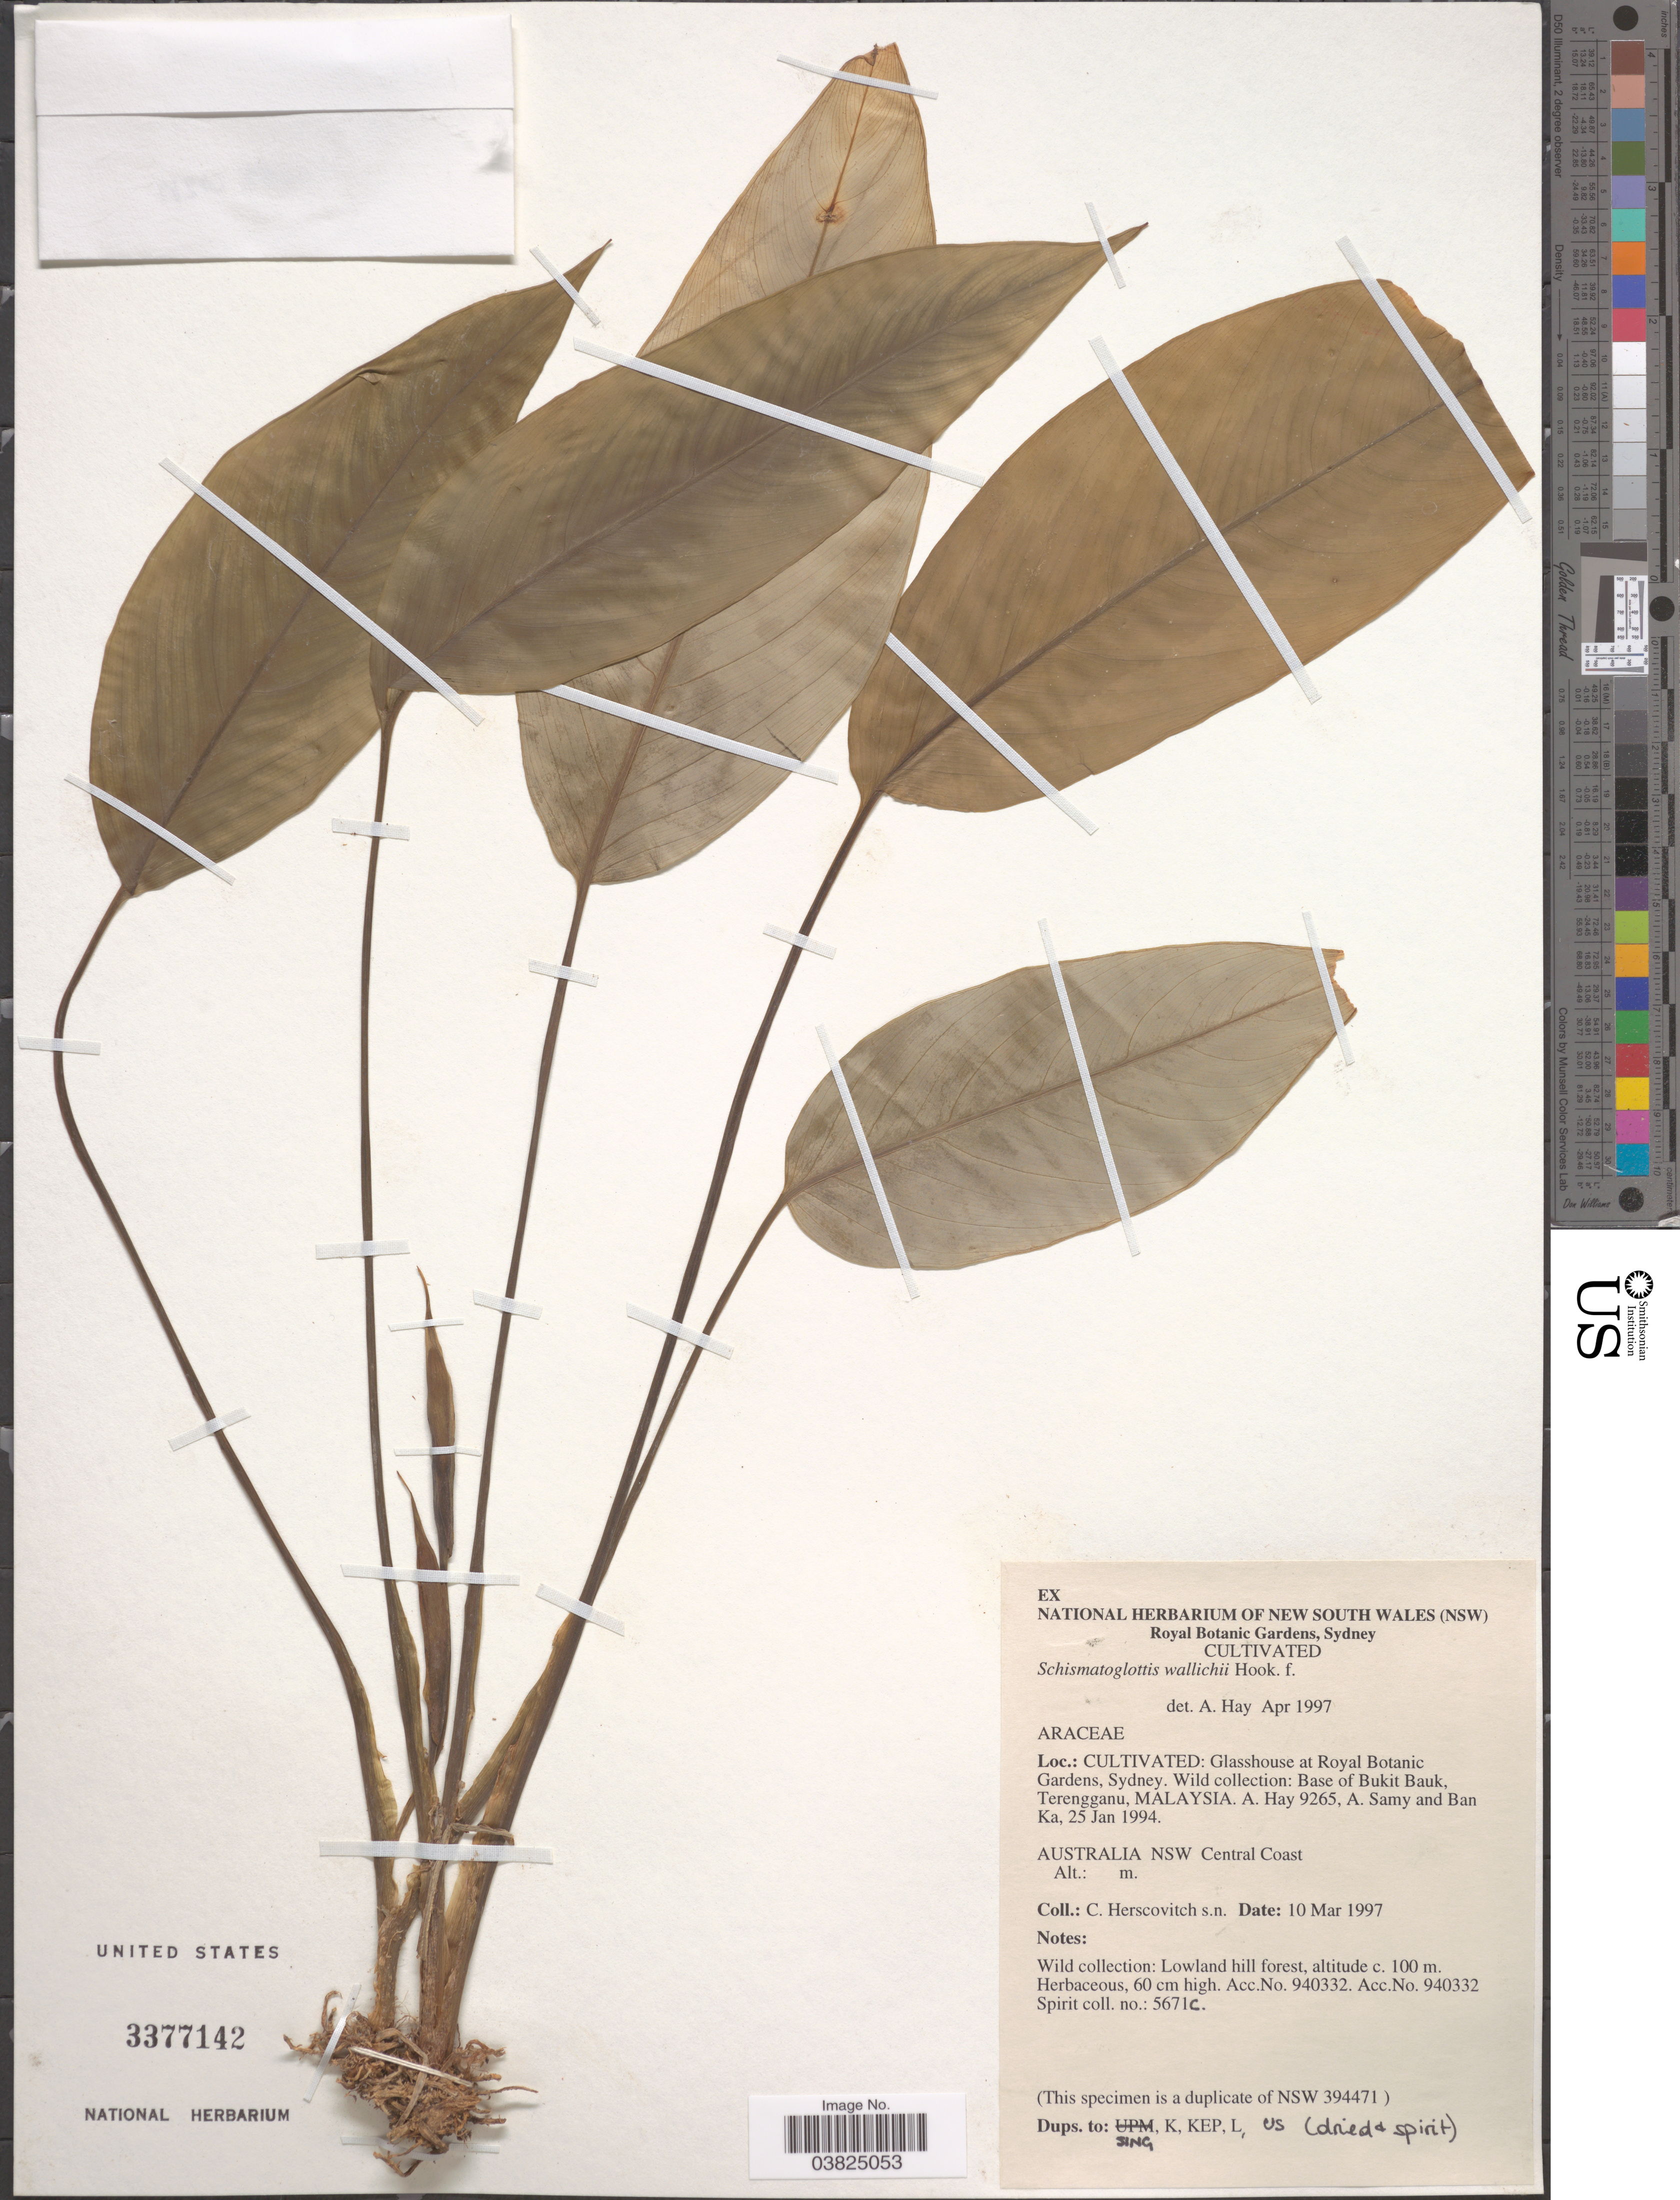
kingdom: Plantae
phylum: Tracheophyta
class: Liliopsida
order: Alismatales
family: Araceae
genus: Schismatoglottis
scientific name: Schismatoglottis wallichii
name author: Hook. f.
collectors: C. Herscovitch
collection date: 1997-03-10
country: Australia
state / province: New South Wales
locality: Glasshouse at Royal Botanic Gardens, Sydney. Central Coast.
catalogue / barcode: US 3377142